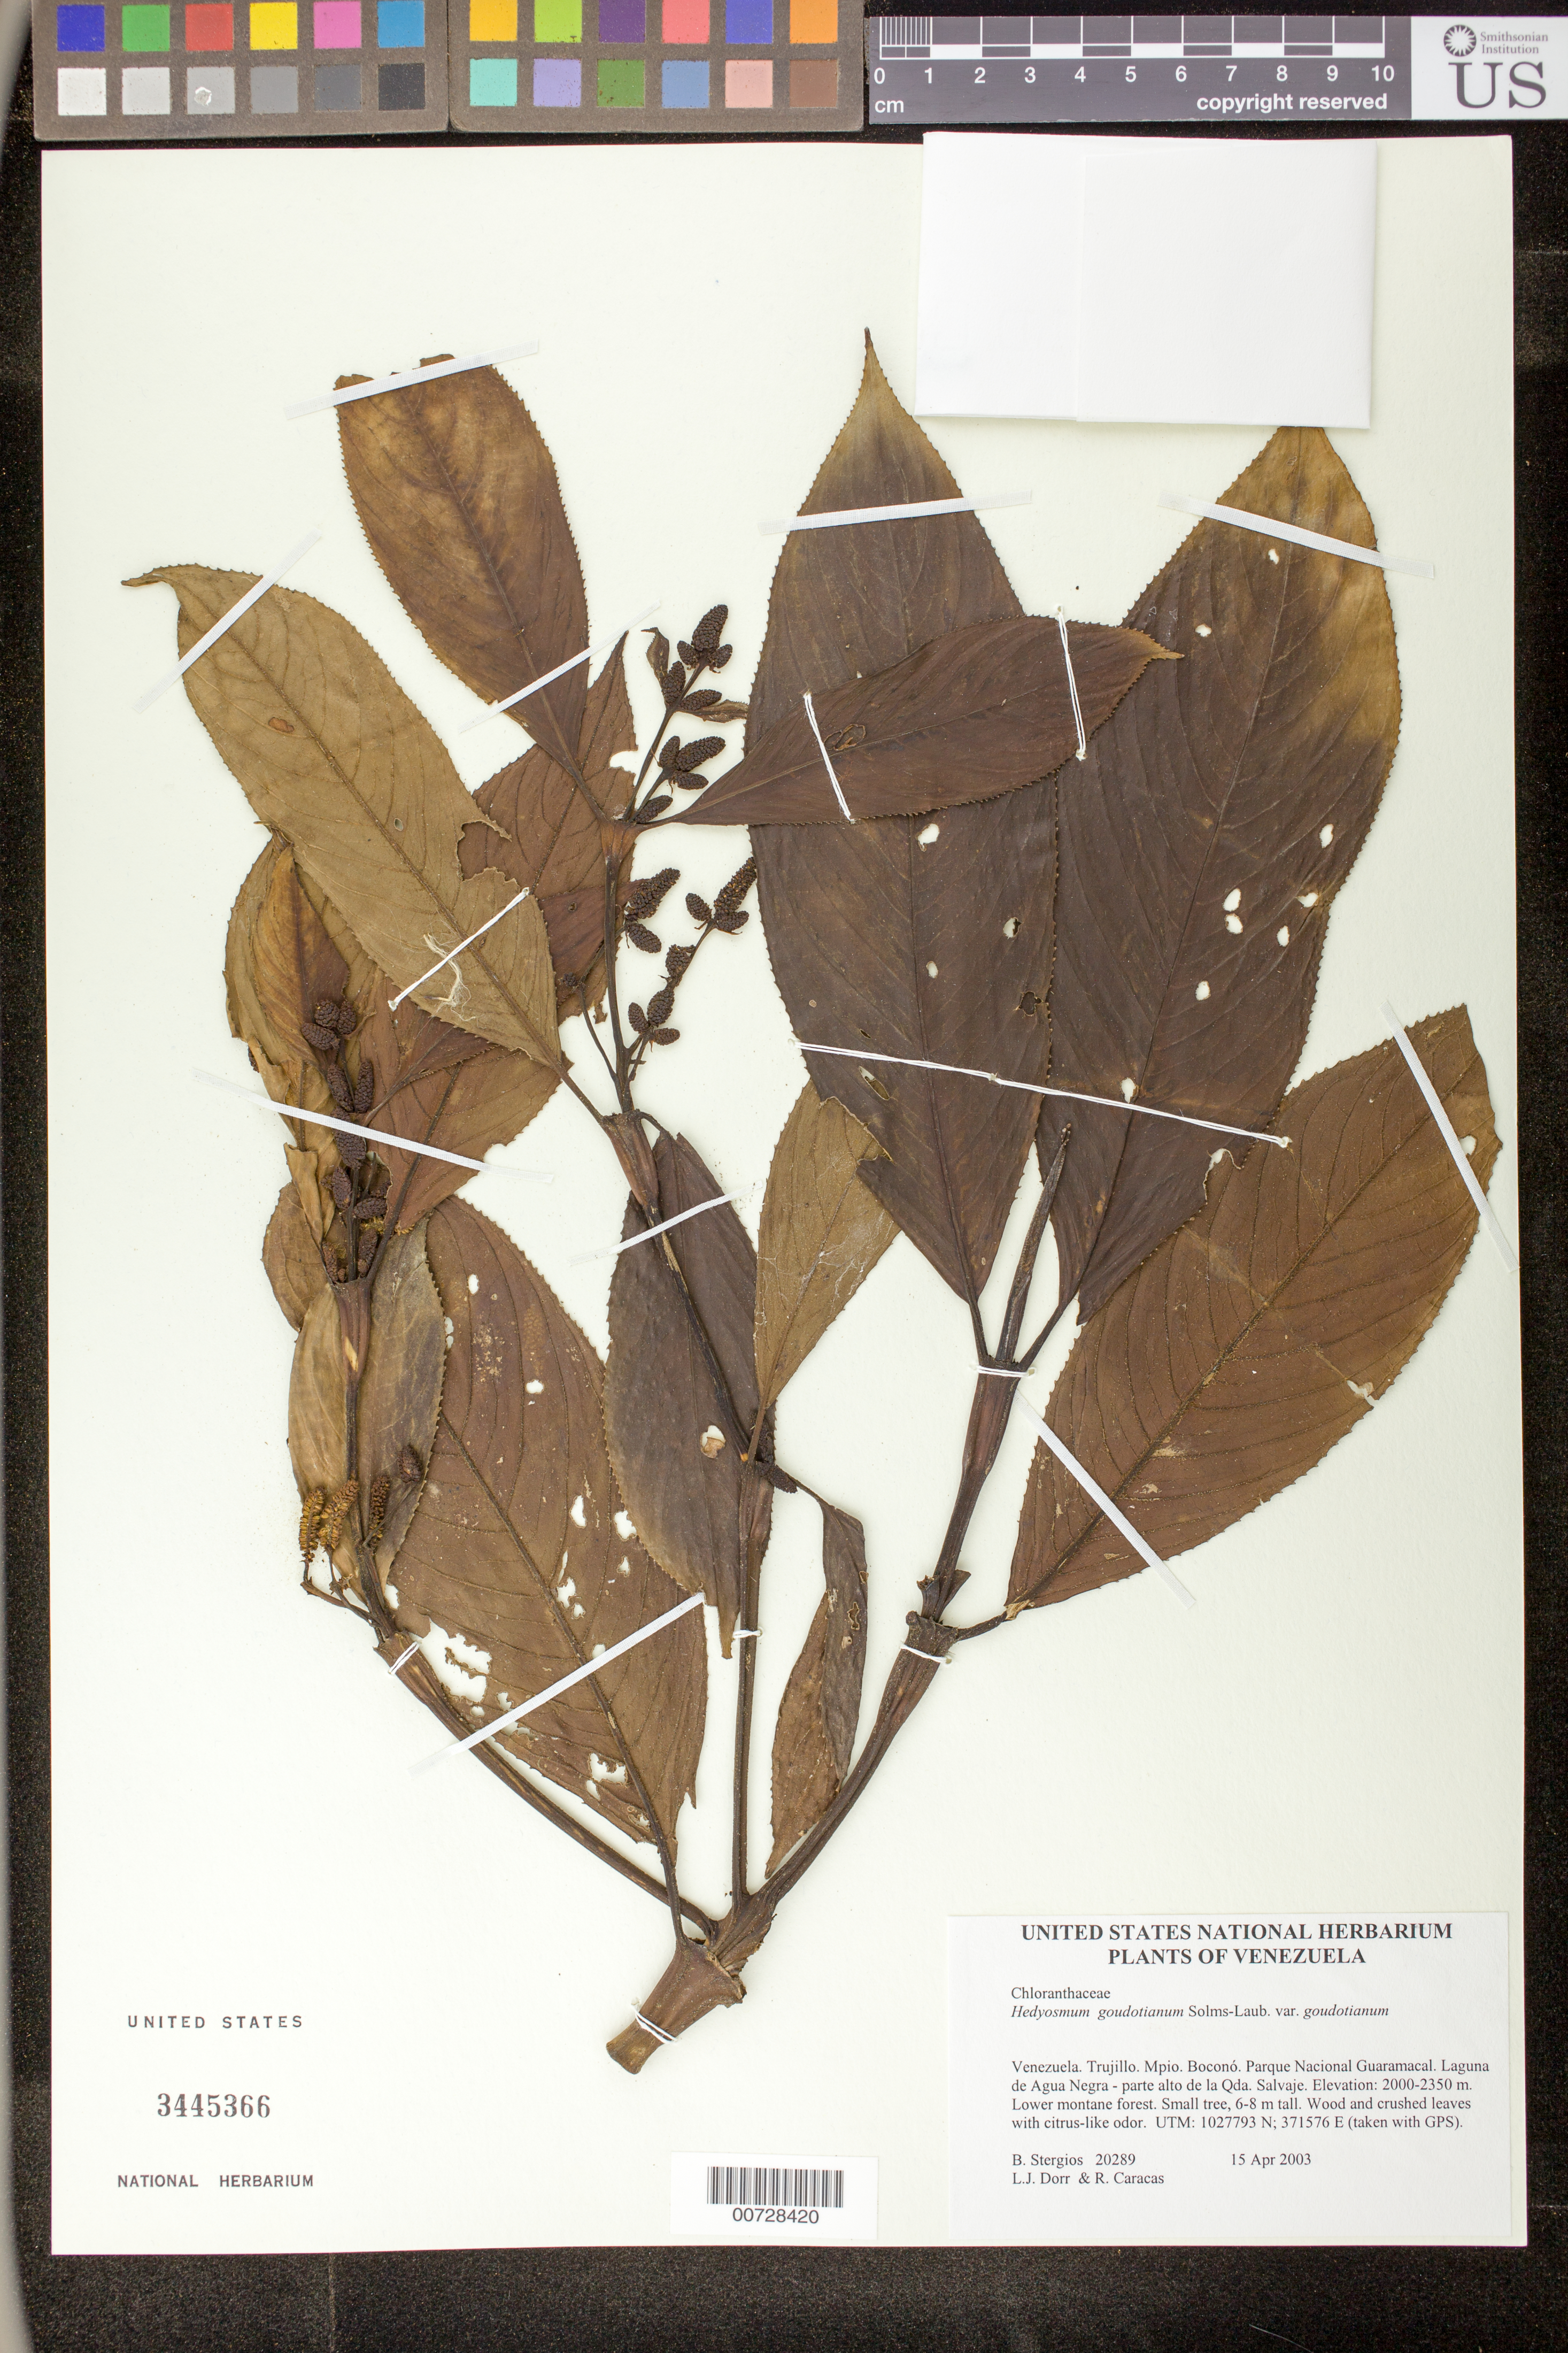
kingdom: Plantae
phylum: Tracheophyta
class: Magnoliopsida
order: Chloranthales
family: Chloranthaceae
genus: Hedyosmum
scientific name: Hedyosmum goudotianum var. goudotianum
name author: Solms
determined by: Dorr, L. J., (BOT), Smithsonian Institution - National Museum of Natural History (UNITED STATES)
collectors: B. G. Stergios, L. J. Dorr & R. Caracas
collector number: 20289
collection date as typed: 15 Apr 2003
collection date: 2003-04-15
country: Venezuela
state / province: Trujillo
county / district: Boconó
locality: Parque Nacional Guaramacal, Laguna de Agua Negra - parte alto de la Qda. Salvaje.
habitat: Lower montane forest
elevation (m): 2000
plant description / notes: PORT, US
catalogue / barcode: US 3445366